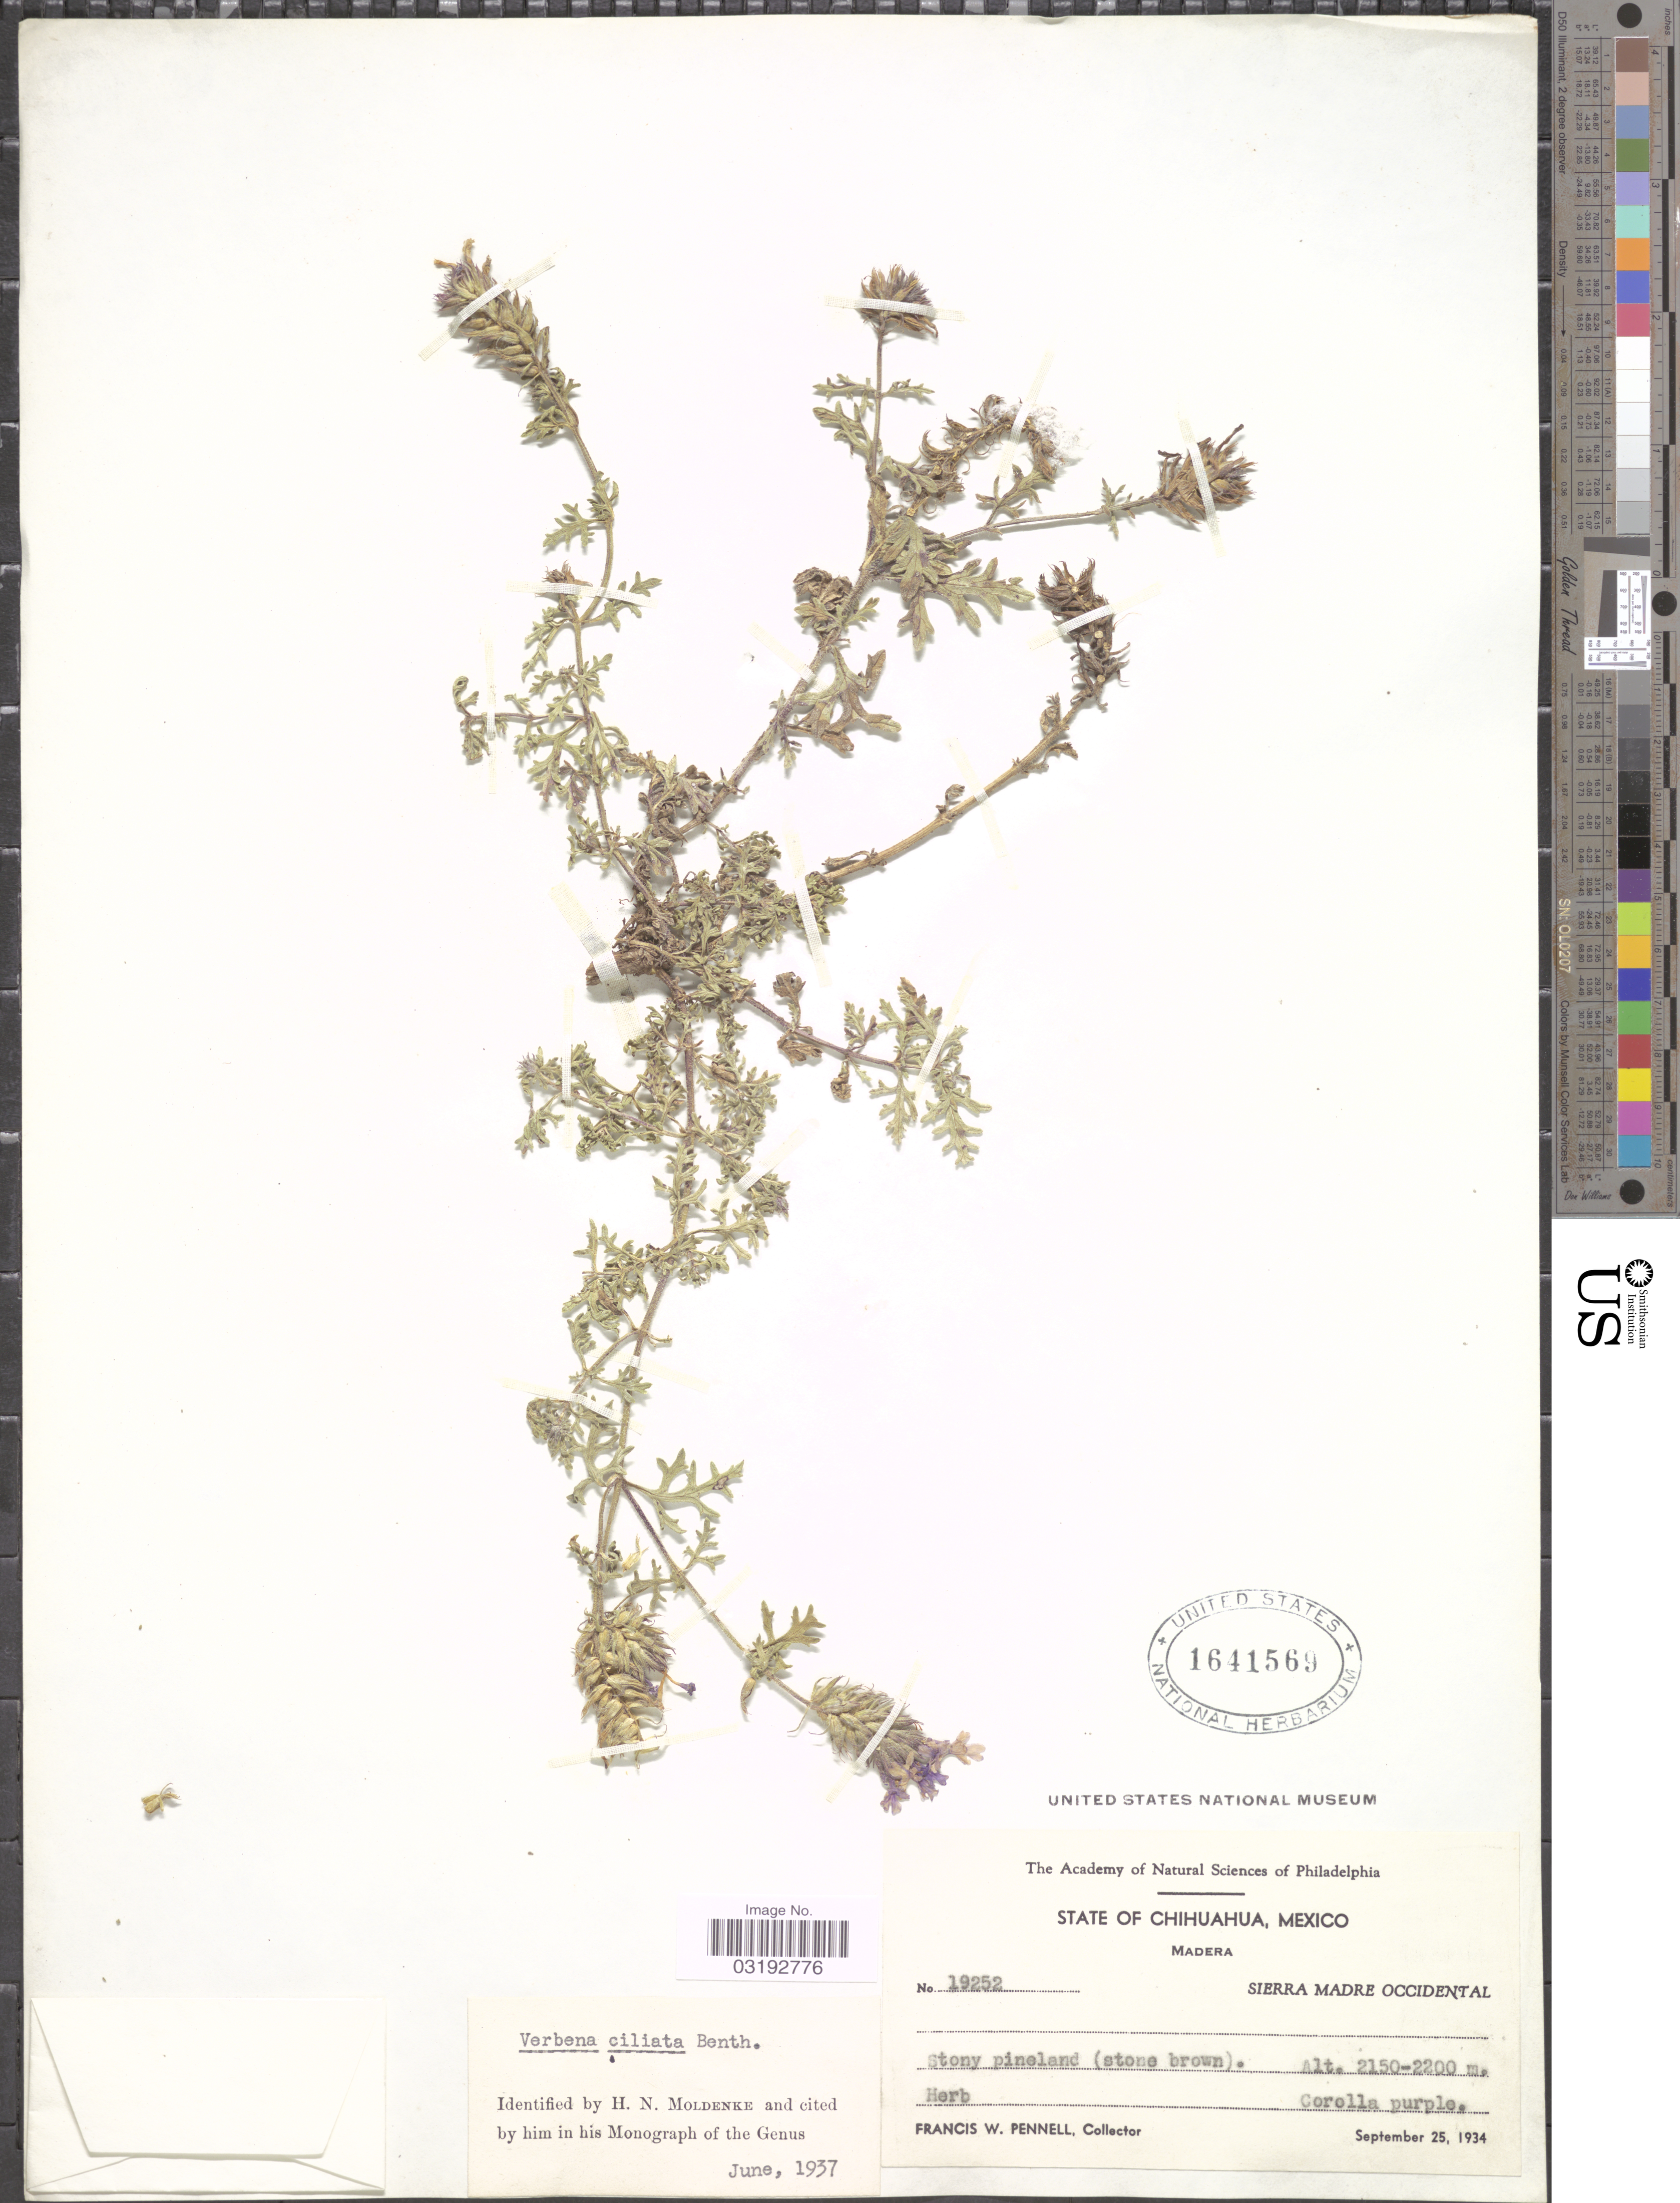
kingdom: Plantae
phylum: Tracheophyta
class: Magnoliopsida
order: Lamiales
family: Verbenaceae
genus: Verbena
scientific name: Verbena ciliata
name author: Benth.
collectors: F. W. Pennell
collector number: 19252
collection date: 1934-09-25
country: Mexico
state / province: Chihuahua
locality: Madera. Sierra Madre Occidental.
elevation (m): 2150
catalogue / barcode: US 1641569